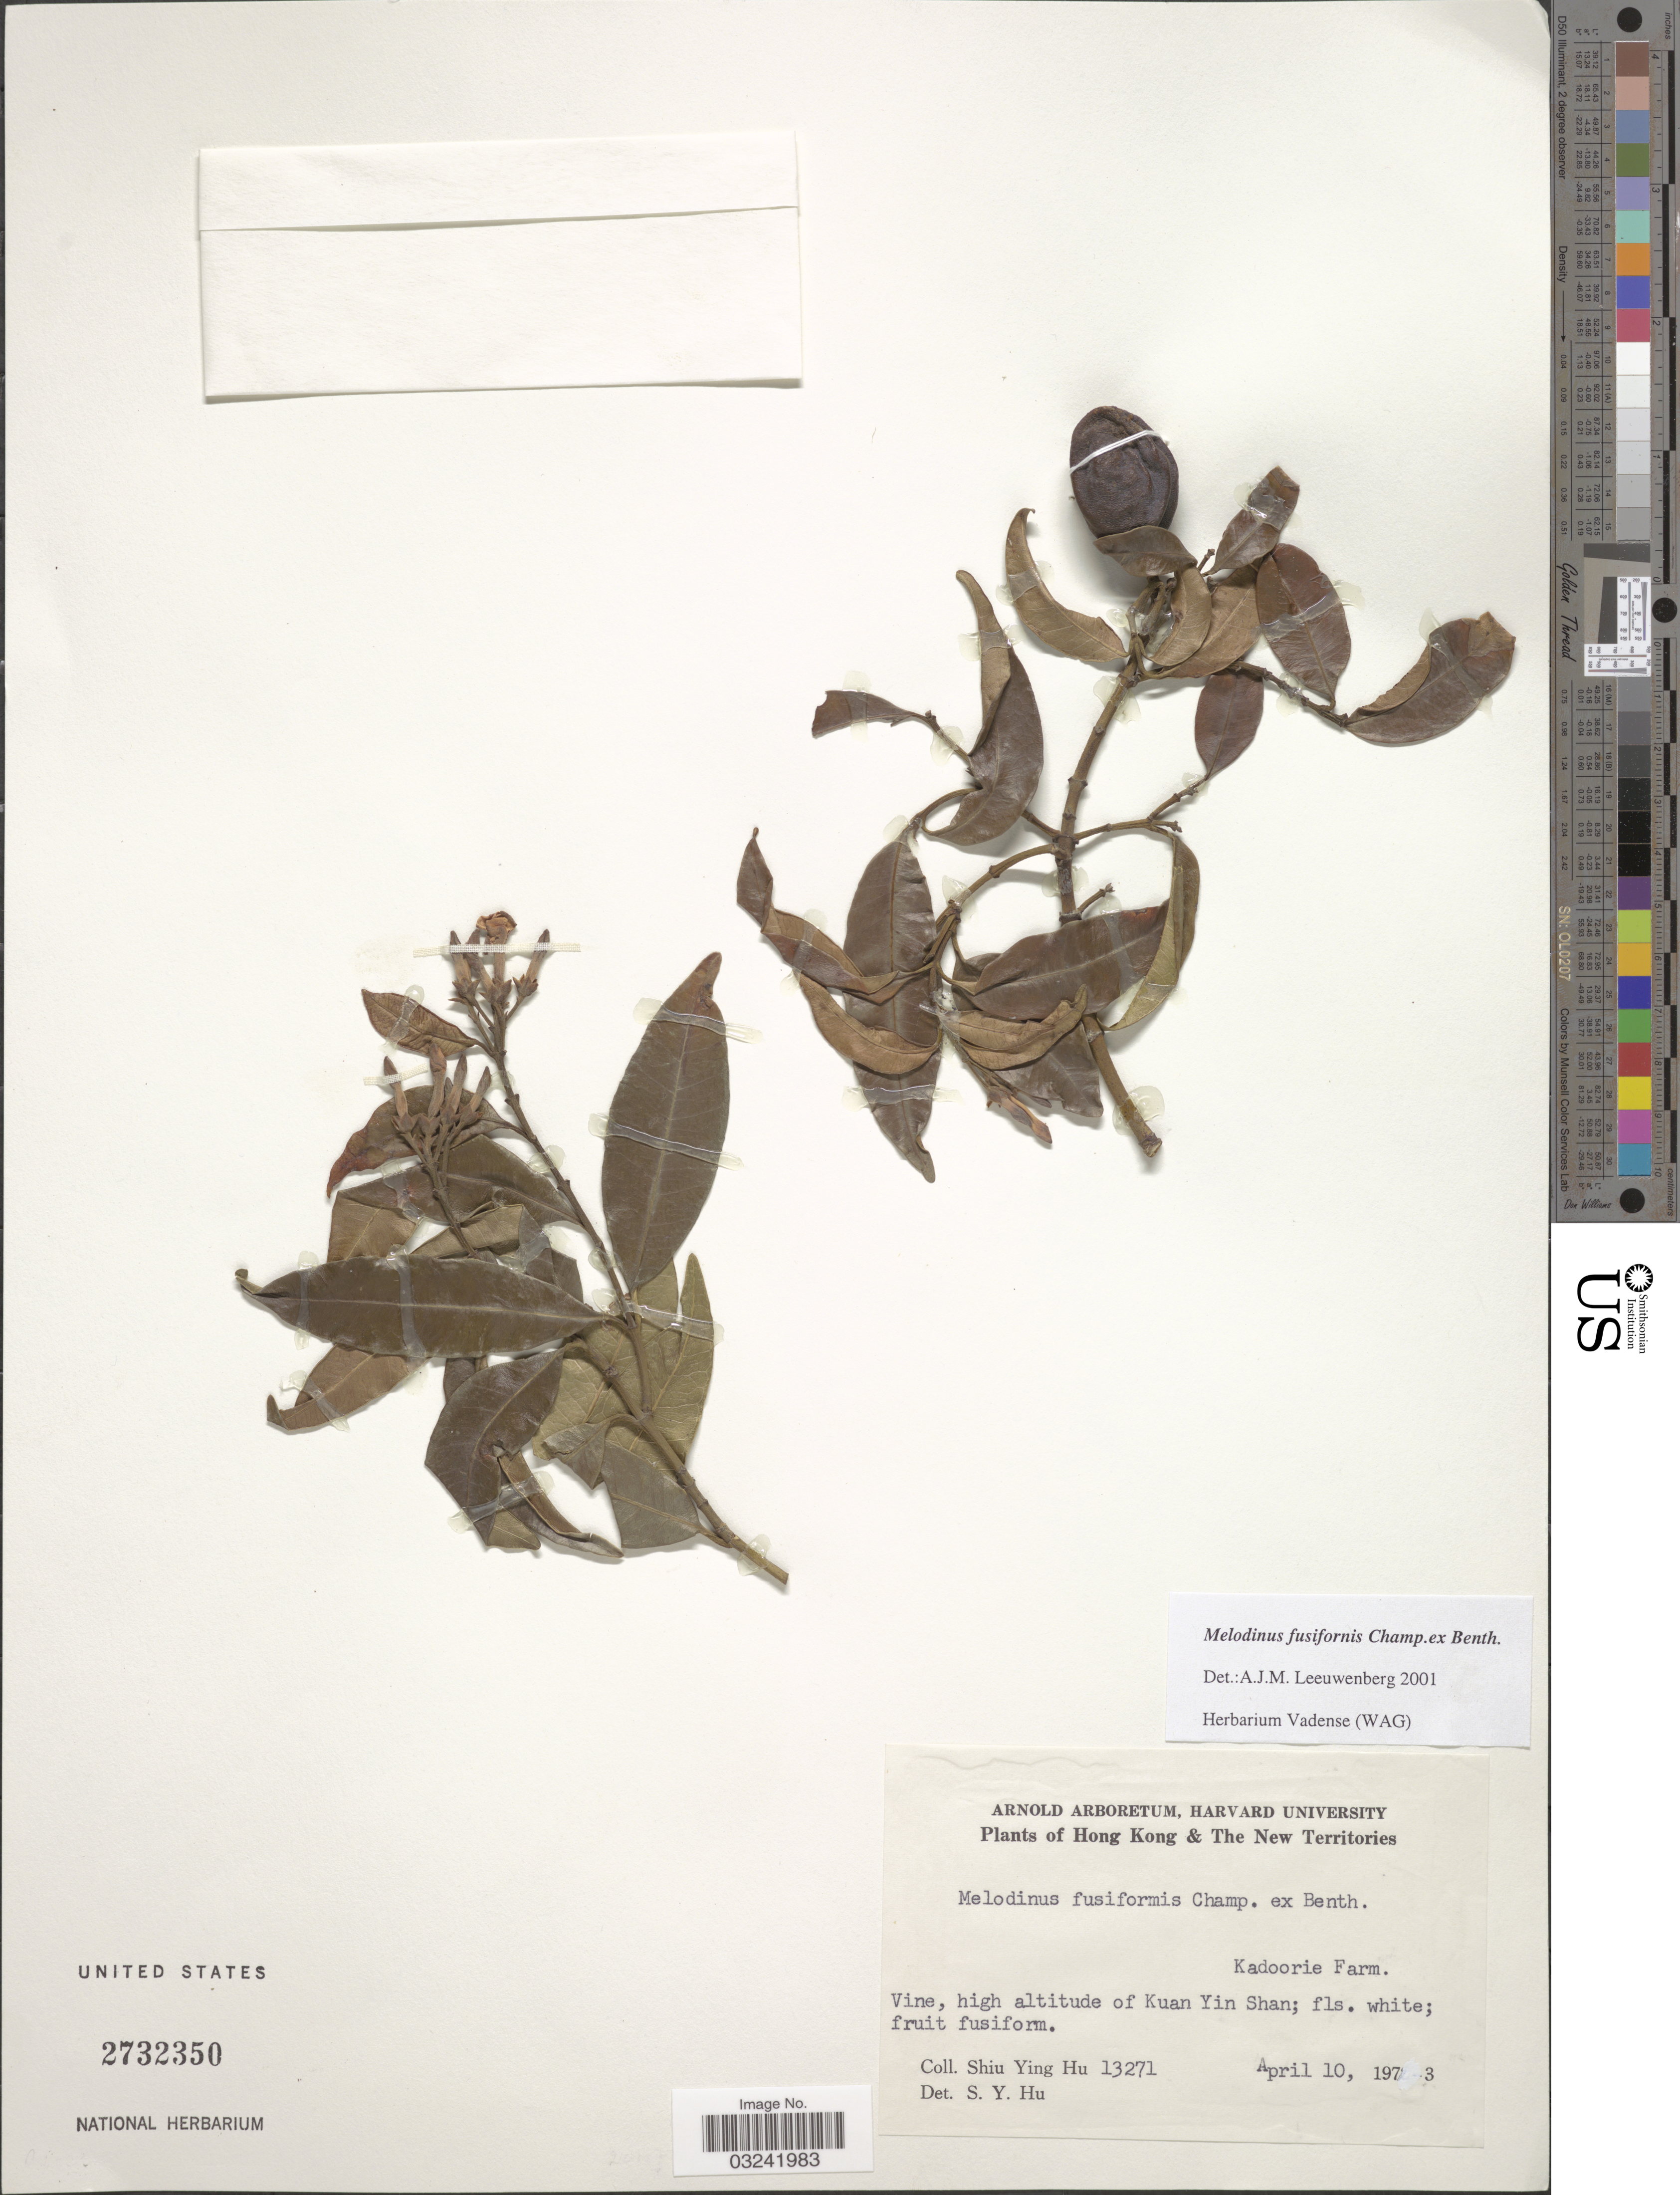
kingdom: Plantae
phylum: Tracheophyta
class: Magnoliopsida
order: Gentianales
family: Apocynaceae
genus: Melodinus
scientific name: Melodinus acutiflorus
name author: F. Muell.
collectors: S. Y. Hu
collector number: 13271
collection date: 1973-04-10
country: China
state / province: Hong Kong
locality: Hong Kong & The New Territories, Kadoorie Farm, Vine, high altitude of Kuan Yin Shan.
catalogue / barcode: US 2732350